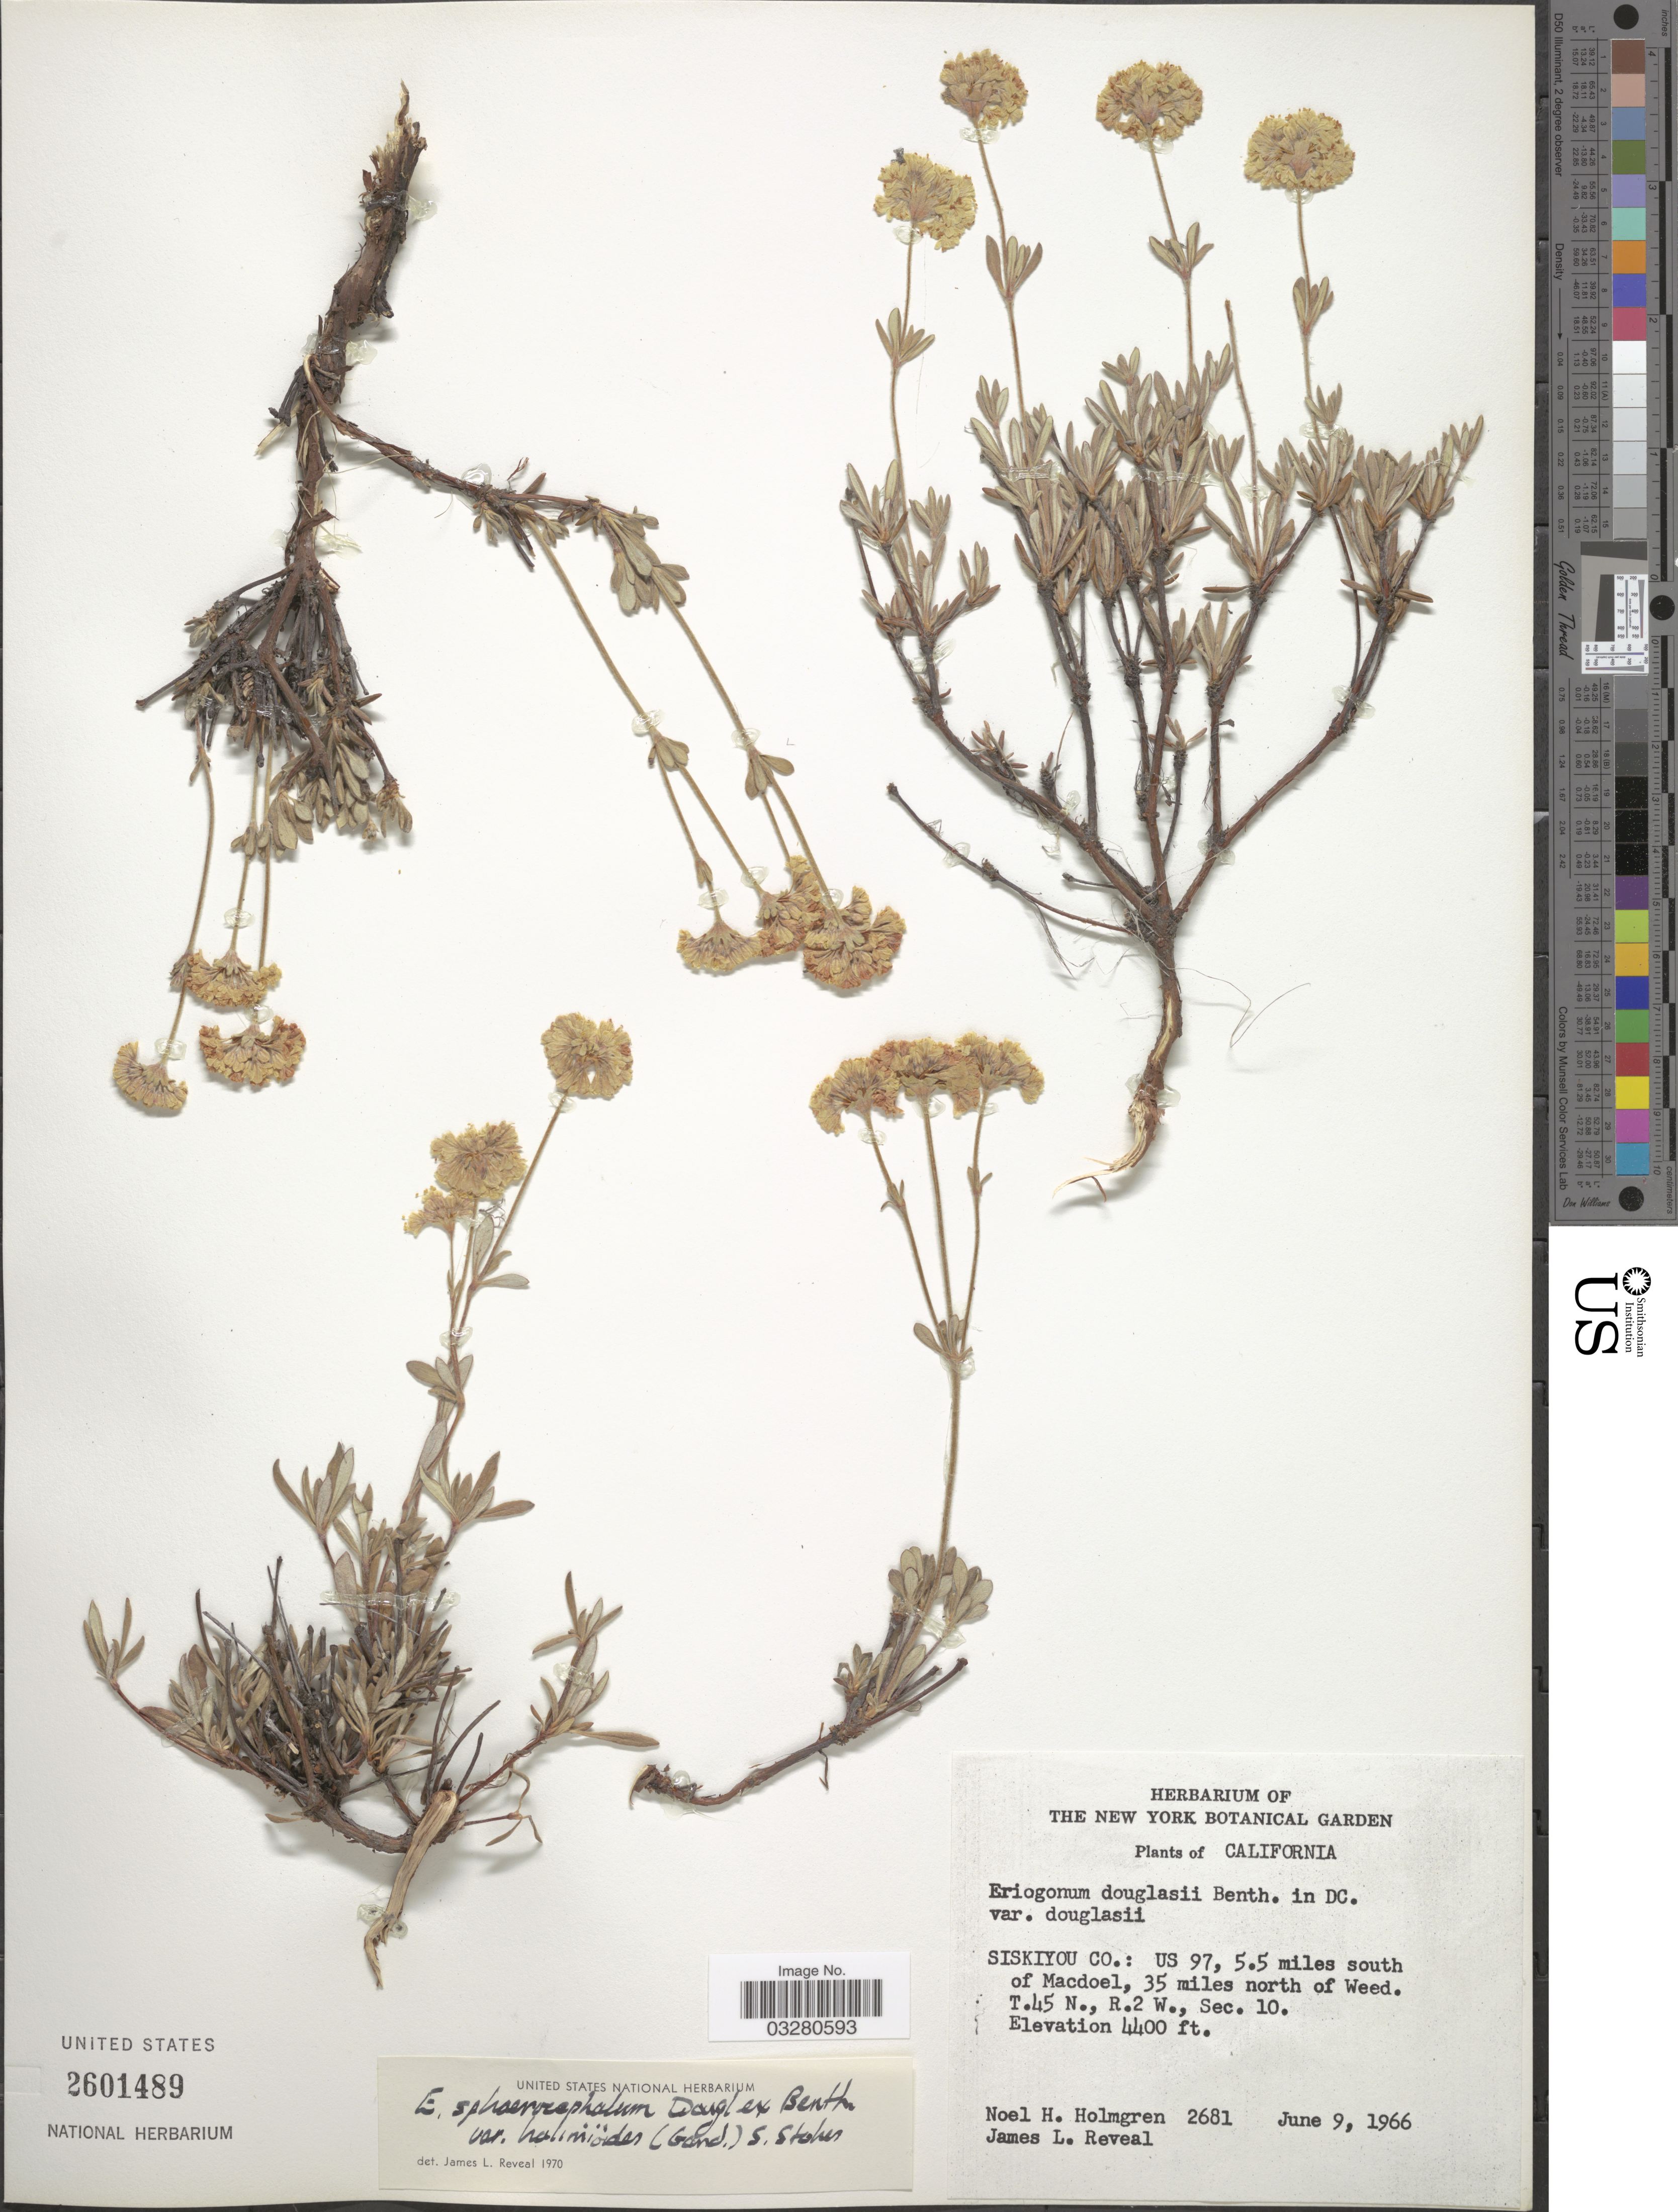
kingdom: Plantae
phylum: Tracheophyta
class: Magnoliopsida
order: Caryophyllales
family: Polygonaceae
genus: Eriogonum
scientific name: Eriogonum sphaerocephalum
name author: Benth. & Douglas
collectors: N. H. Holmgren & J. L. Reveal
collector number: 2681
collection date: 1966-06-06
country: United States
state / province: California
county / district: Siskiyou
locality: Siskiyou Co.: US 97, 5.5 miles south of Macdoel, 35 miles north of Weed. T.45 N., R.2 W., Sec. 10.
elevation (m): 1341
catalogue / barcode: US 2601489